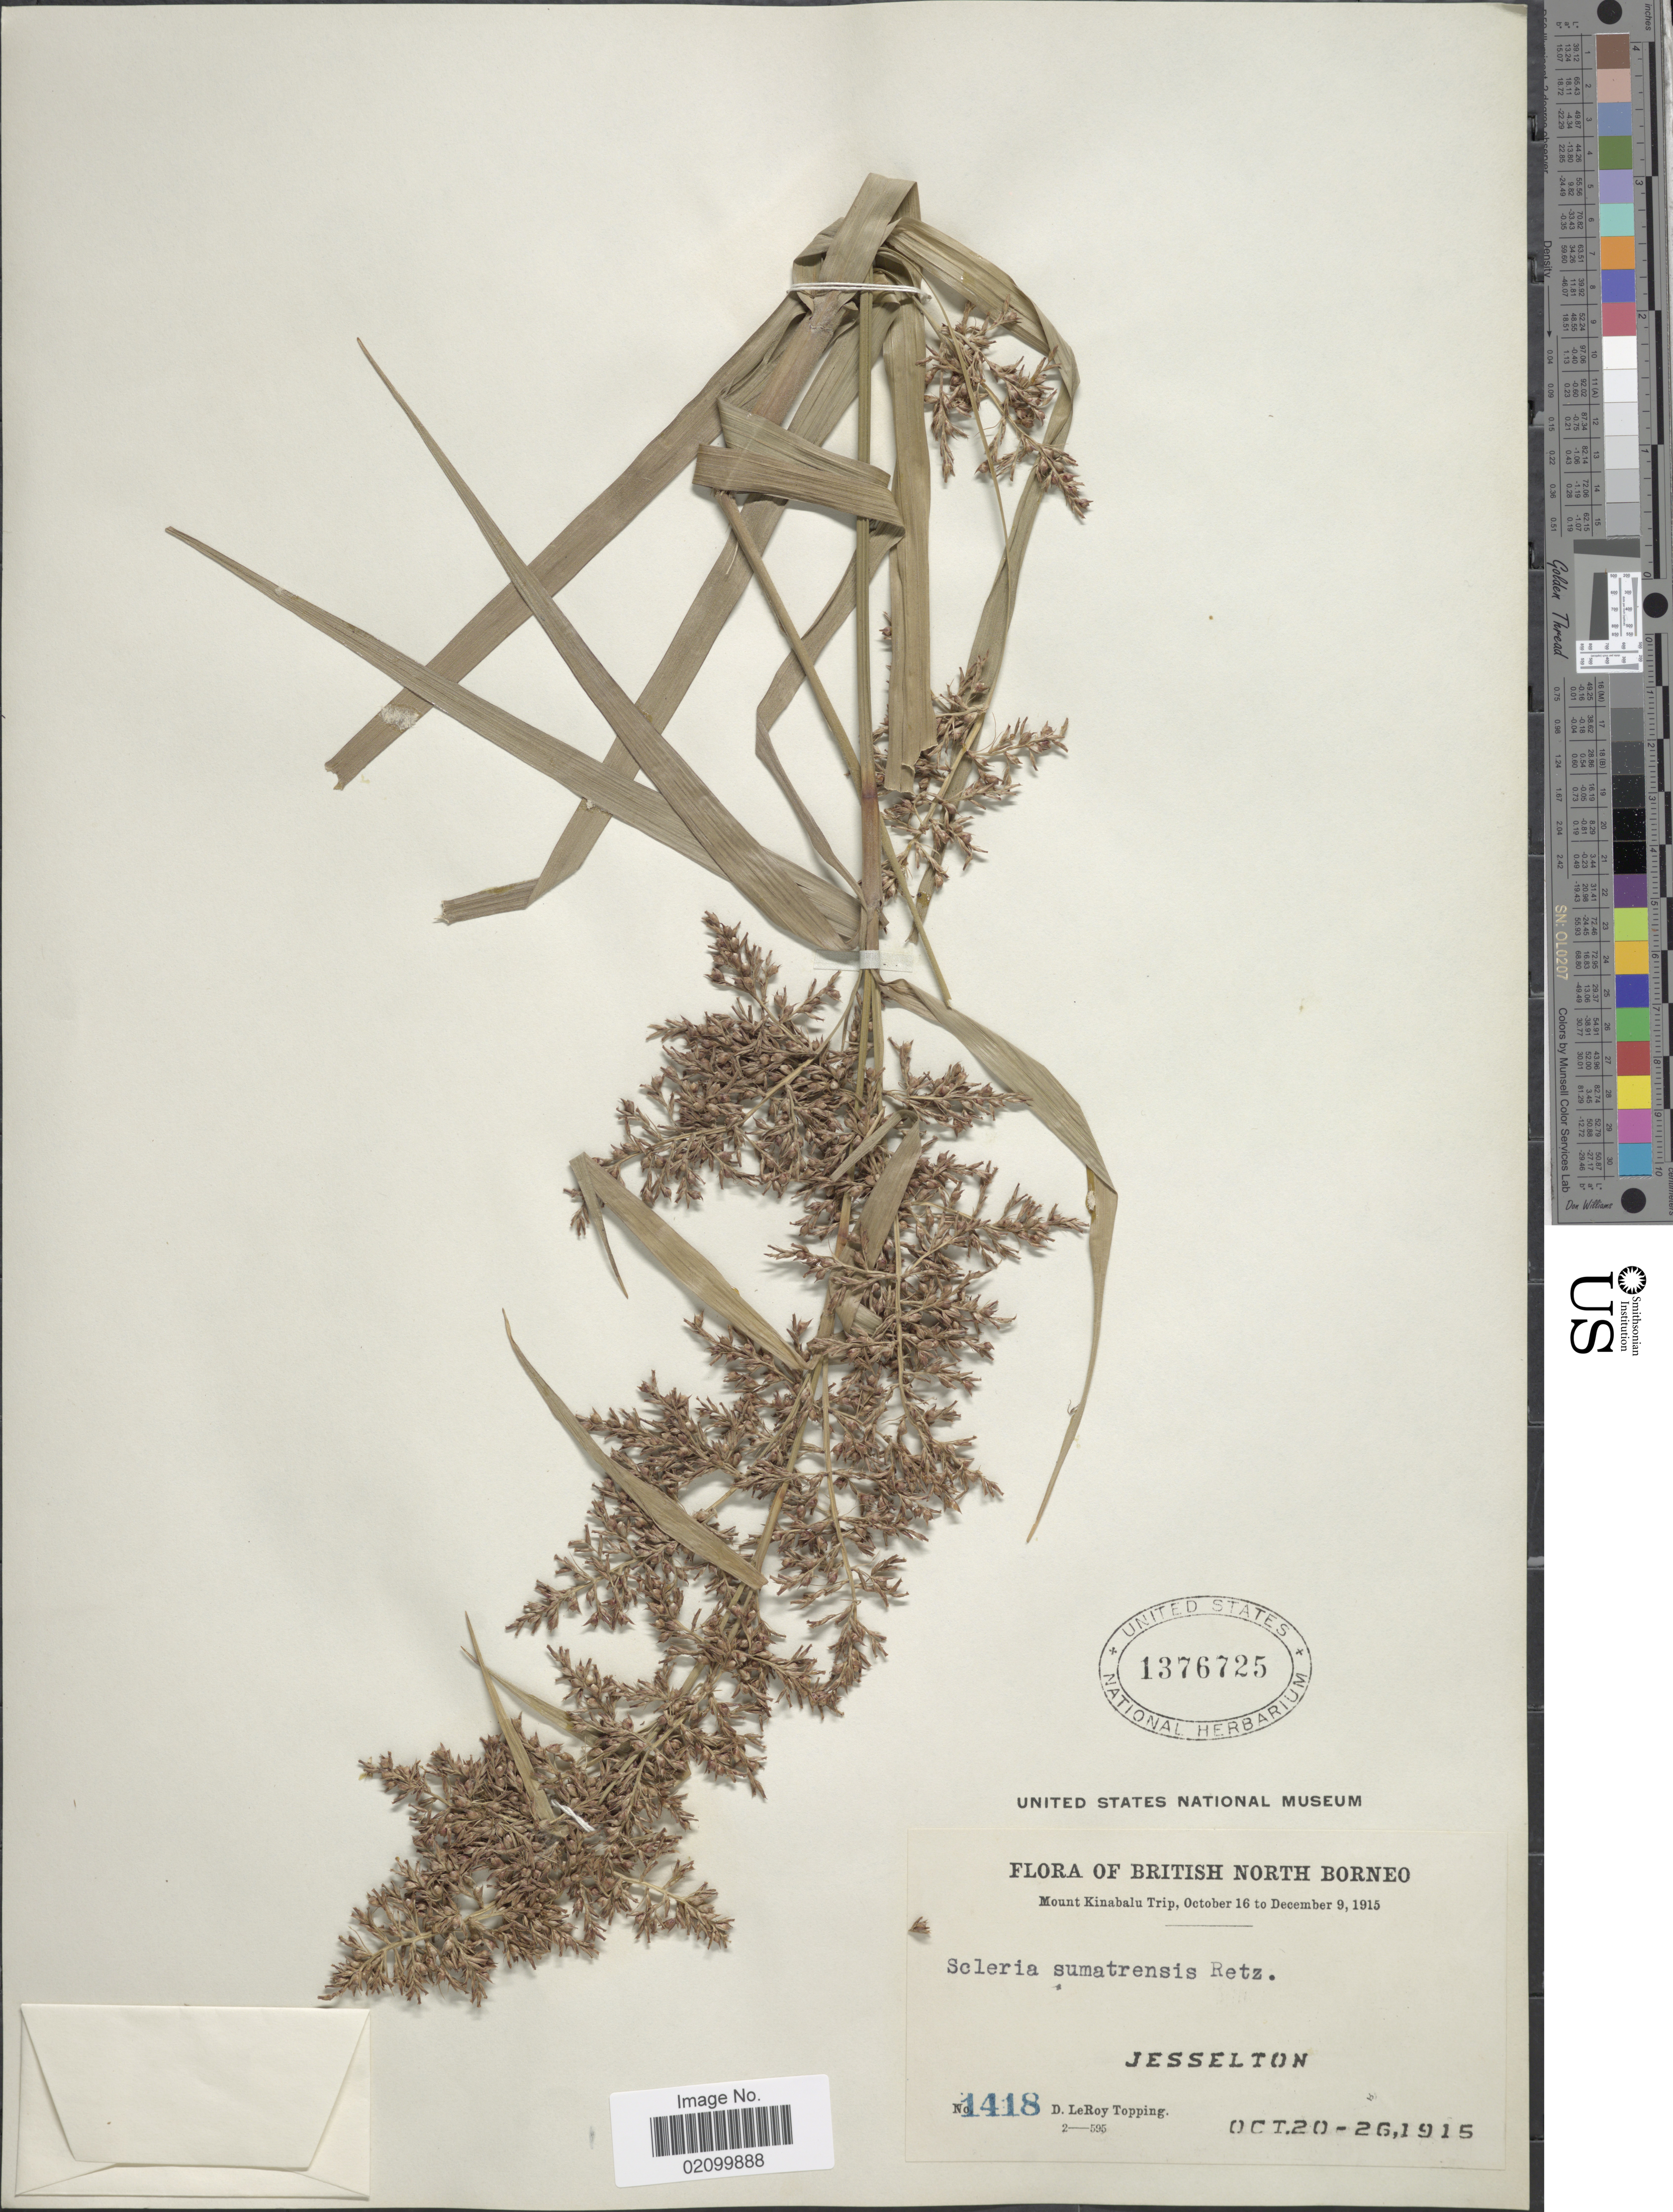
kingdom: Plantae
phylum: Tracheophyta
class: Liliopsida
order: Poales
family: Cyperaceae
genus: Scleria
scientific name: Scleria sumatrensis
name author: Retz.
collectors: D. L. Topping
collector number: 1418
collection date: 1915-10-20/1915-10-26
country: Malaysia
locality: British North Borneo. Jesselton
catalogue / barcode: US 1376725